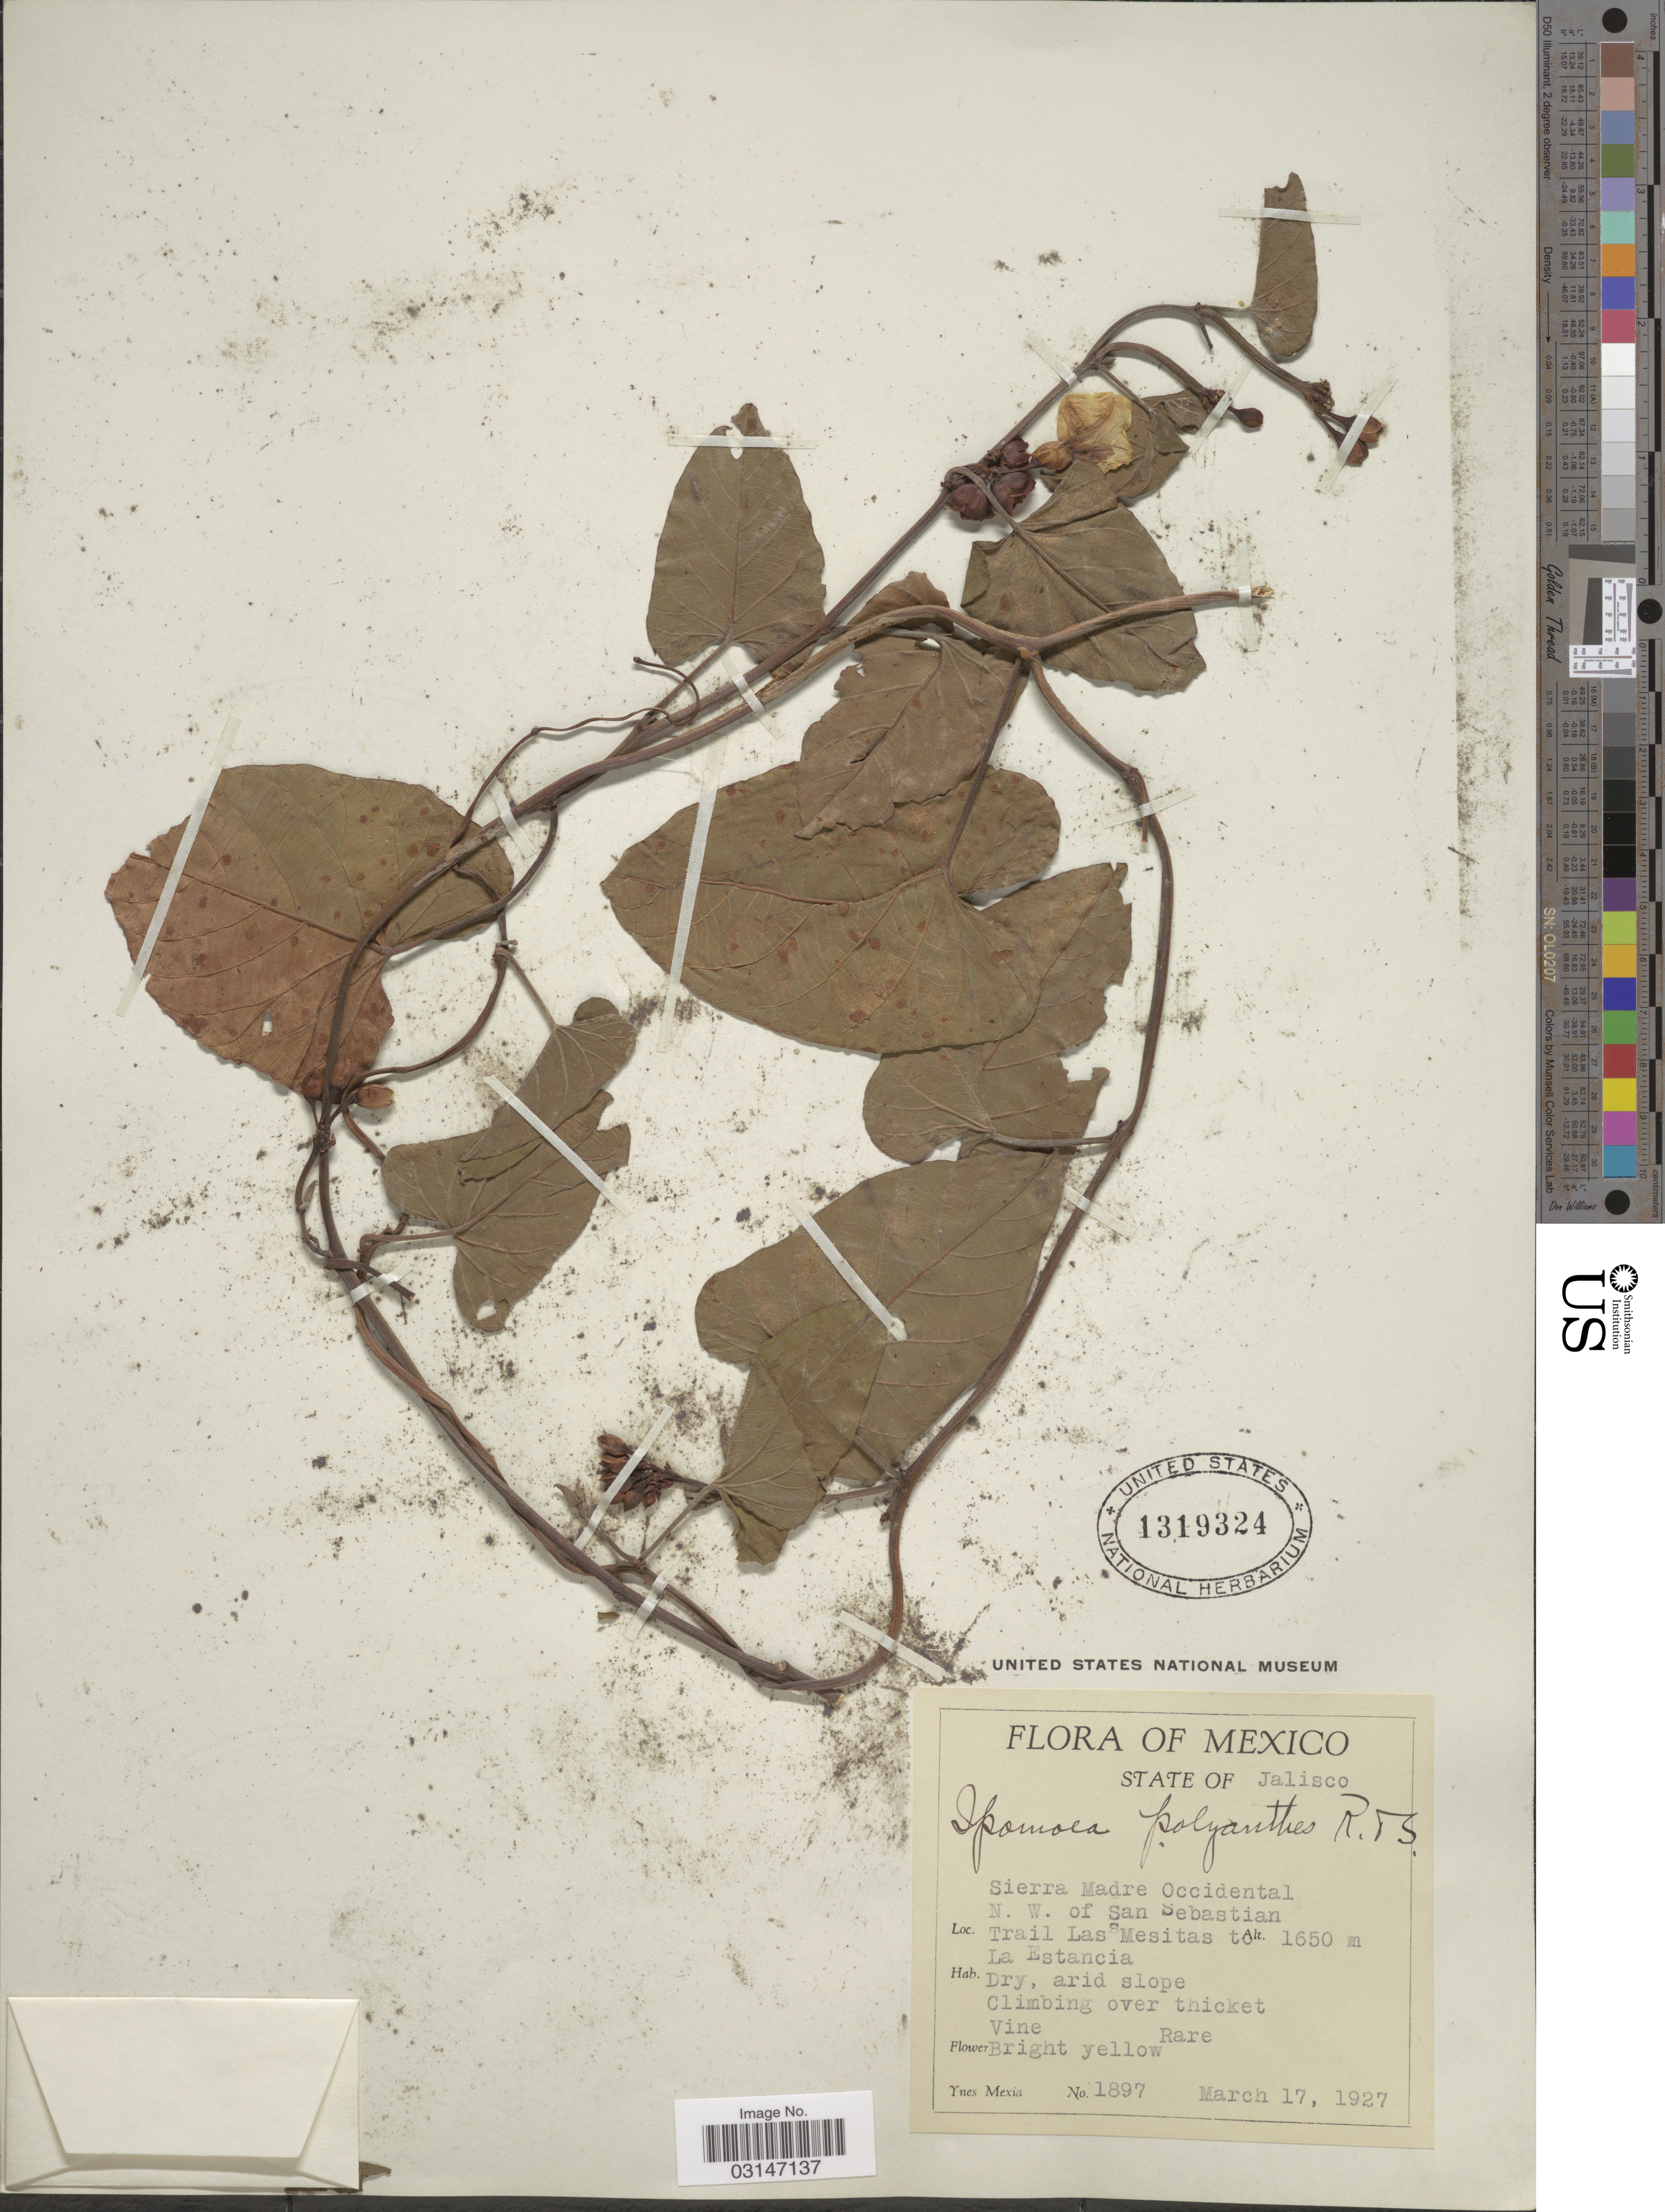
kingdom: Plantae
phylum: Tracheophyta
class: Magnoliopsida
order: Solanales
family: Convolvulaceae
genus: Camonea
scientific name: Camonea umbellata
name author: (L.) A. R. Simões & Staples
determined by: Strong, Mark T., (BOT), Smithsonian Institution - National Museum of Natural History (UNITED STATES)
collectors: Y. Mexia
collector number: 1897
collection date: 1927-03-17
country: Mexico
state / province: Jalisco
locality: Sierra Madre Occidental, N. W of San Sebastian, Trail Las Mesitas to La Estancia.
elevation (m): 1650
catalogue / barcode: US 1319324